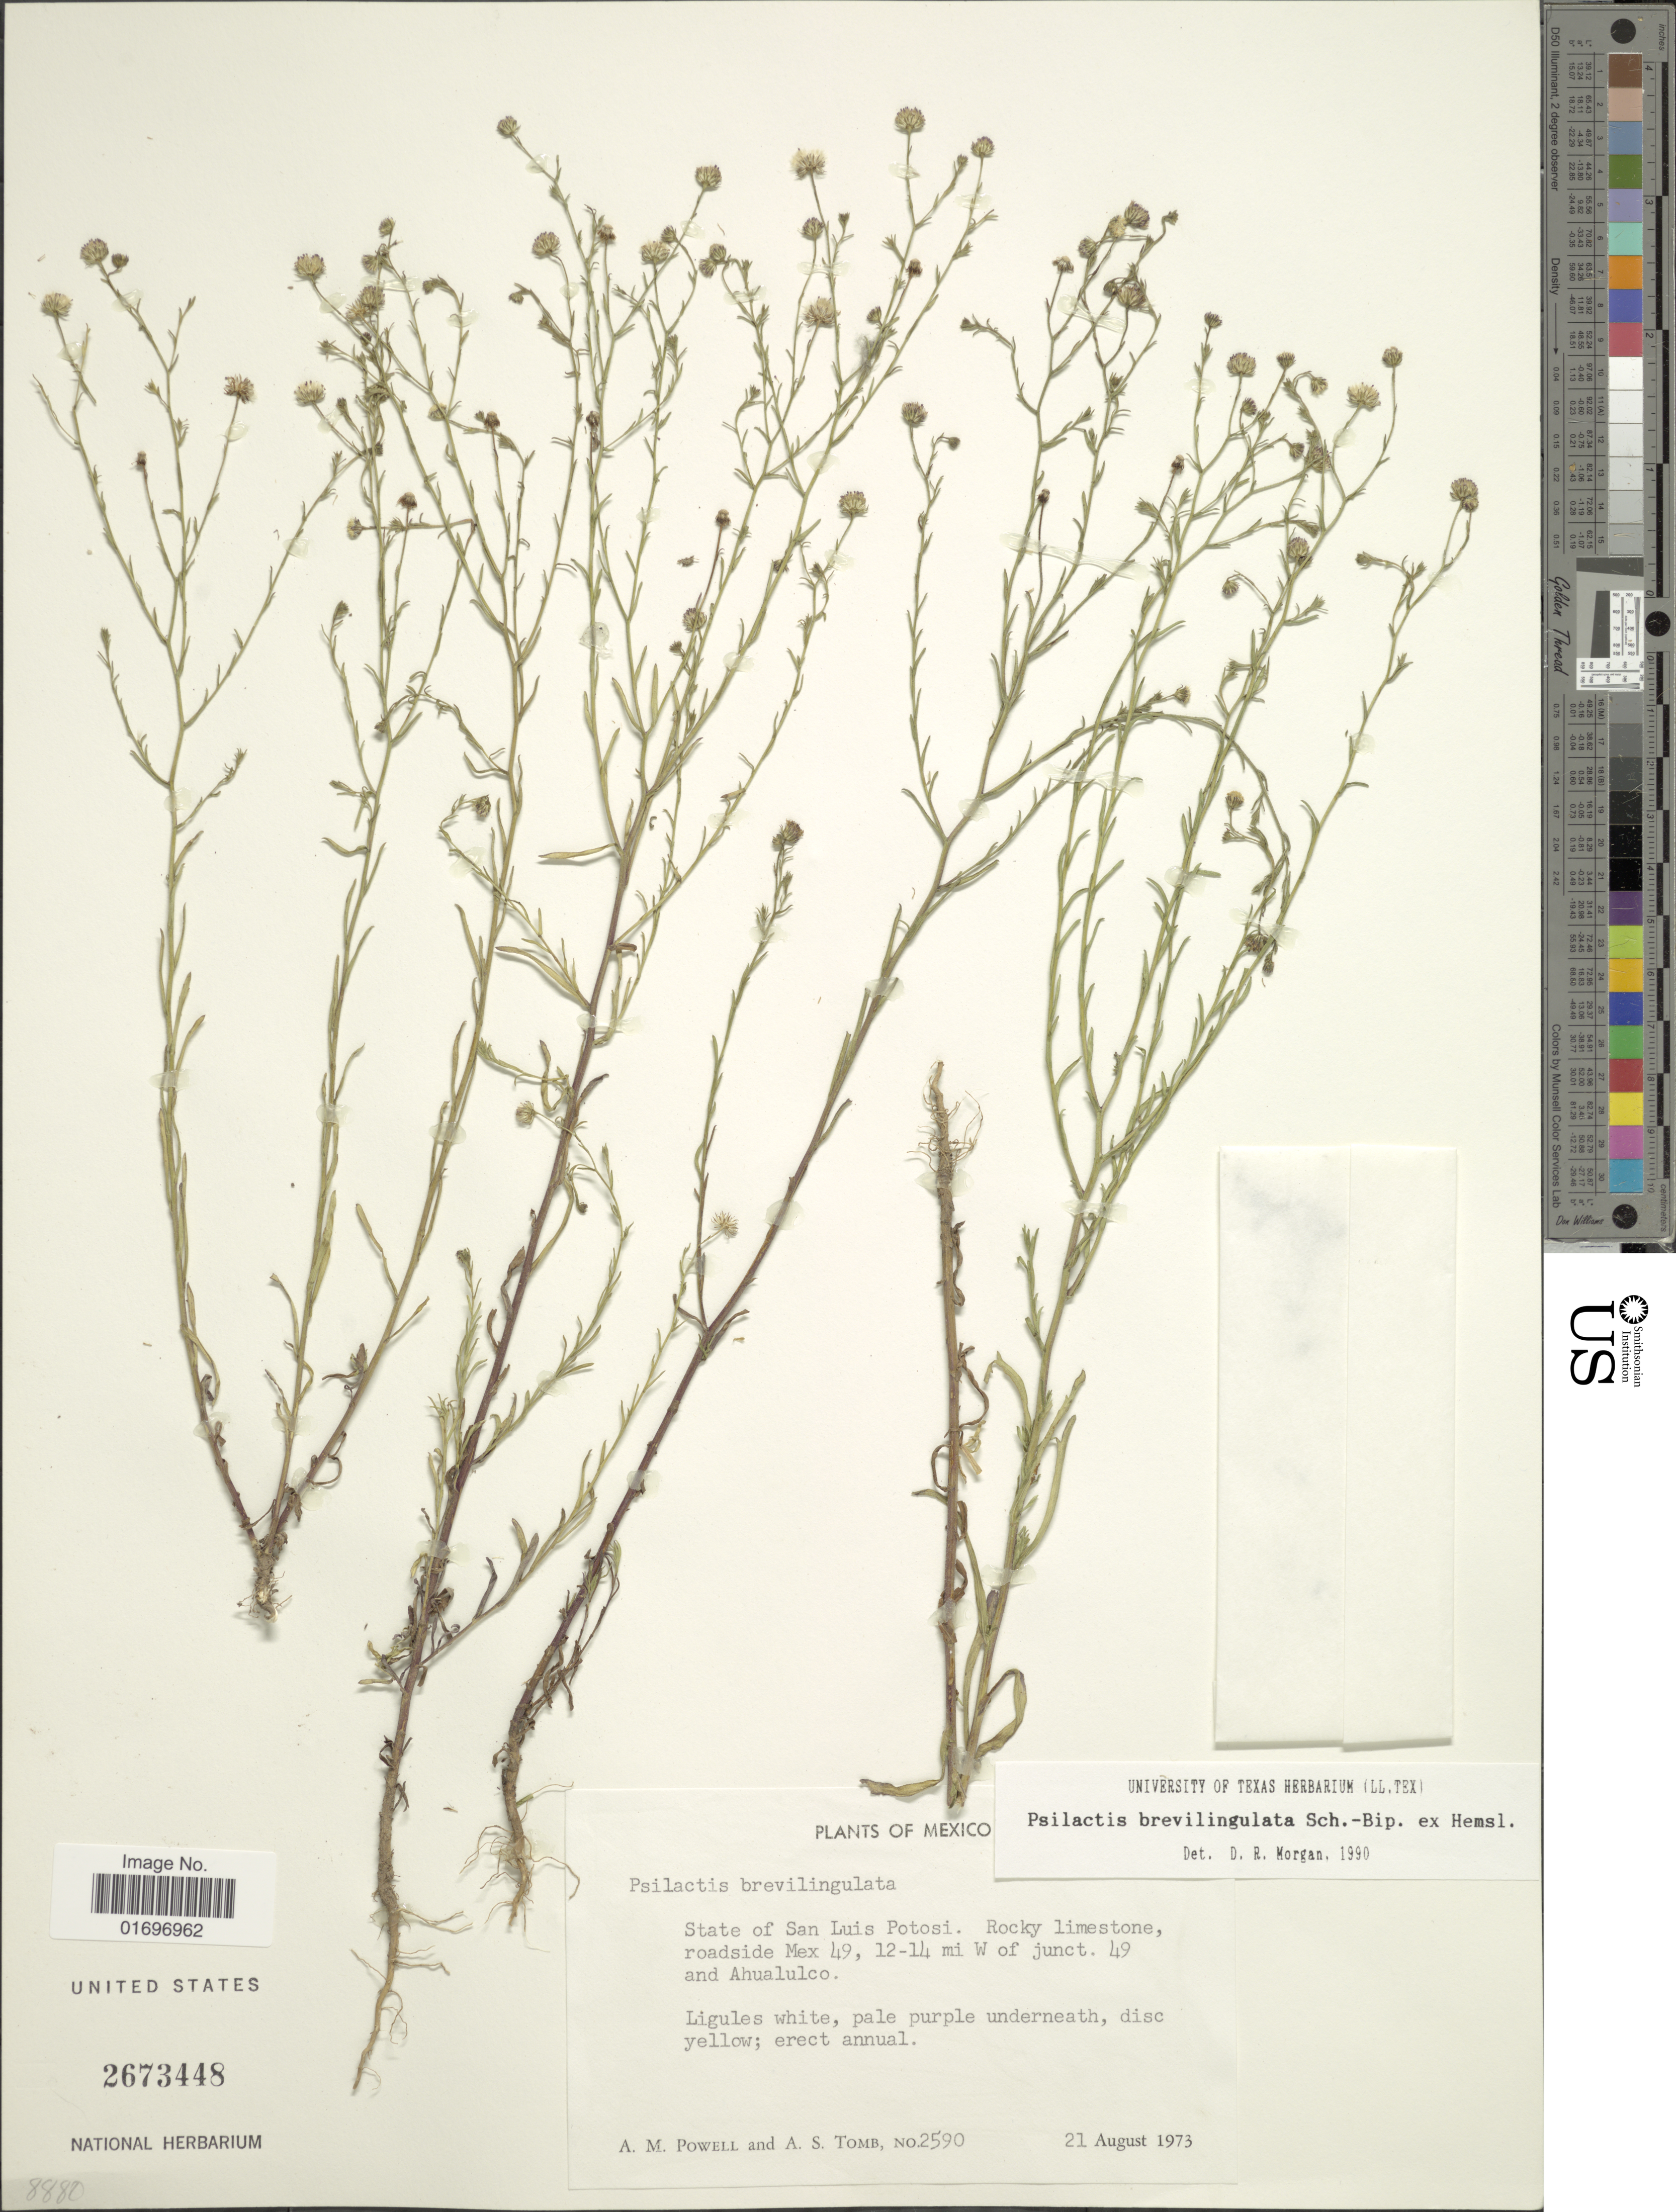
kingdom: Plantae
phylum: Tracheophyta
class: Magnoliopsida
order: Asterales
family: Asteraceae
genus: Psilactis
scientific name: Psilactis brevilingulata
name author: Sch. Bip. ex Hemsl.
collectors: A. M. Powell & A. Tomb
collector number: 2590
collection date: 1973-08-21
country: Mexico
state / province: San Luis Potosí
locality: State of San Luis Potosi. Rocky limestone roadside Mex 49, 12-14 mi W of junct. 49 and Ahualulco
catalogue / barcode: US 2673448